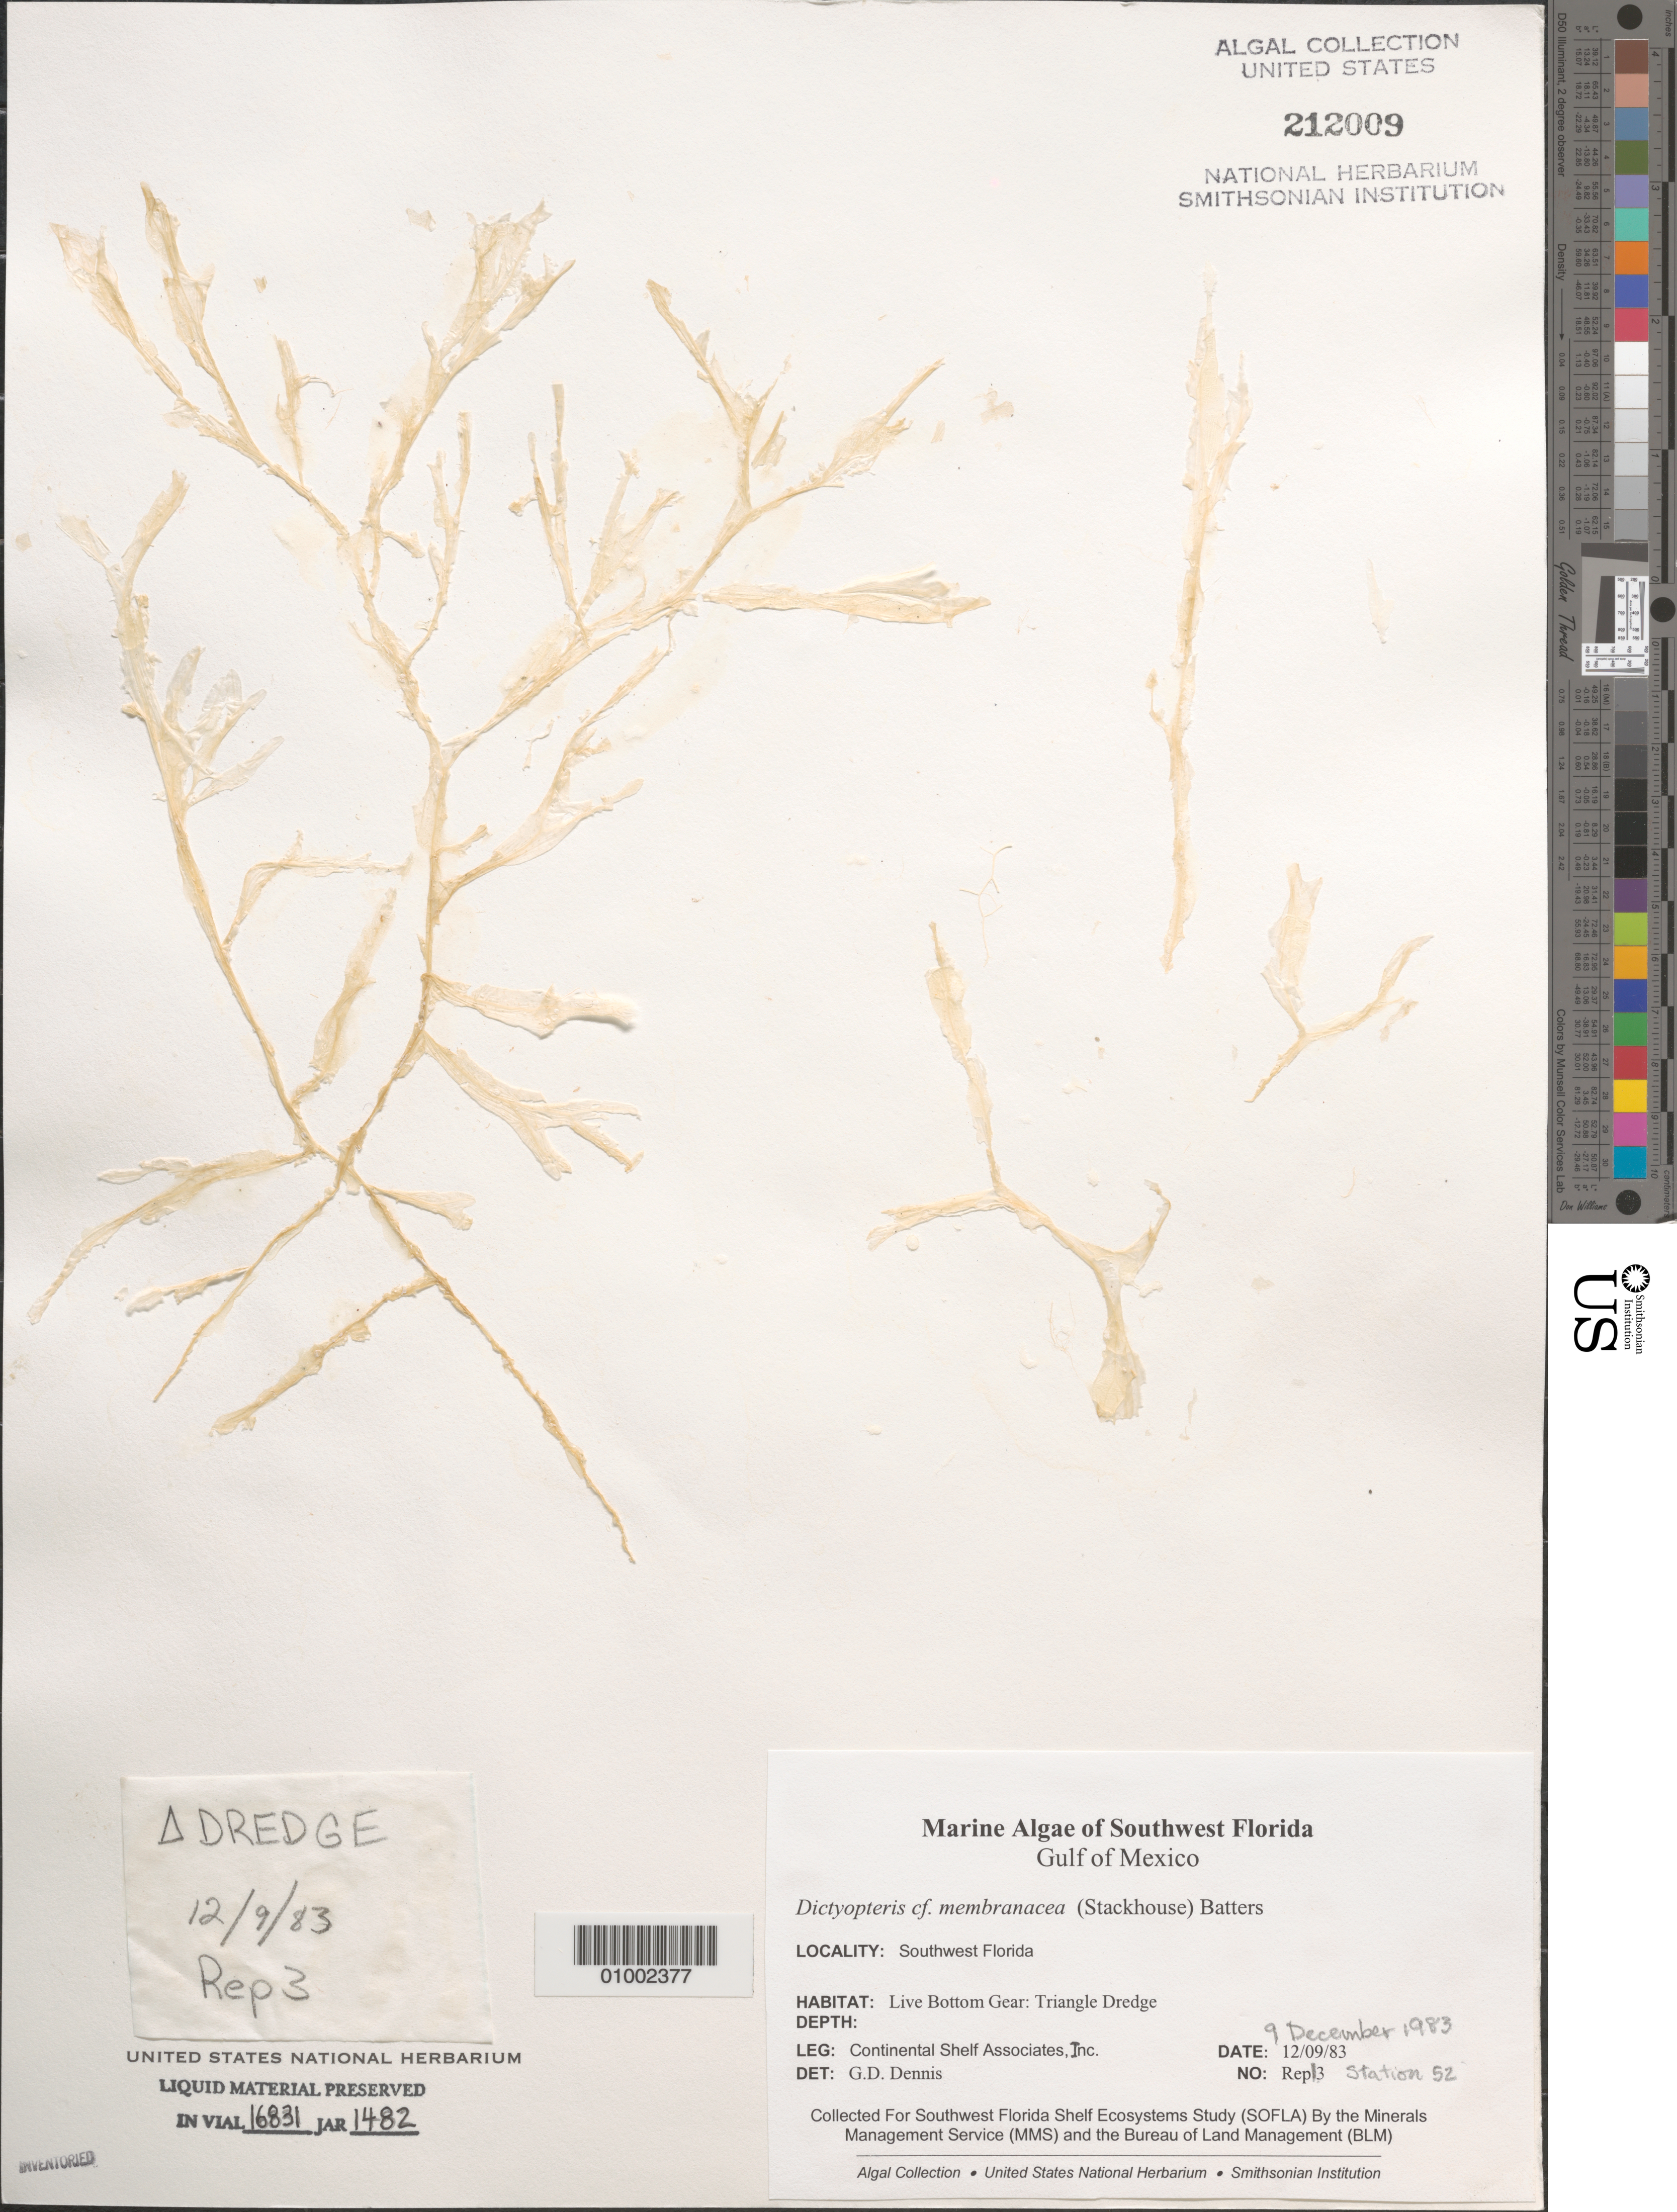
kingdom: Chromista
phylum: Ochrophyta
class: Phaeophyceae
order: Dictyotales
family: Dictyotaceae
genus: Dictyopteris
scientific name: Dictyopteris polypodioides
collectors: Continental Shelf Associates Inc.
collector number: Station 52 Repl 3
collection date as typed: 09 Dec 1983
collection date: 1983-12-09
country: United States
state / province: Florida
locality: Gulf of Mexico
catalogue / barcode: US 212009